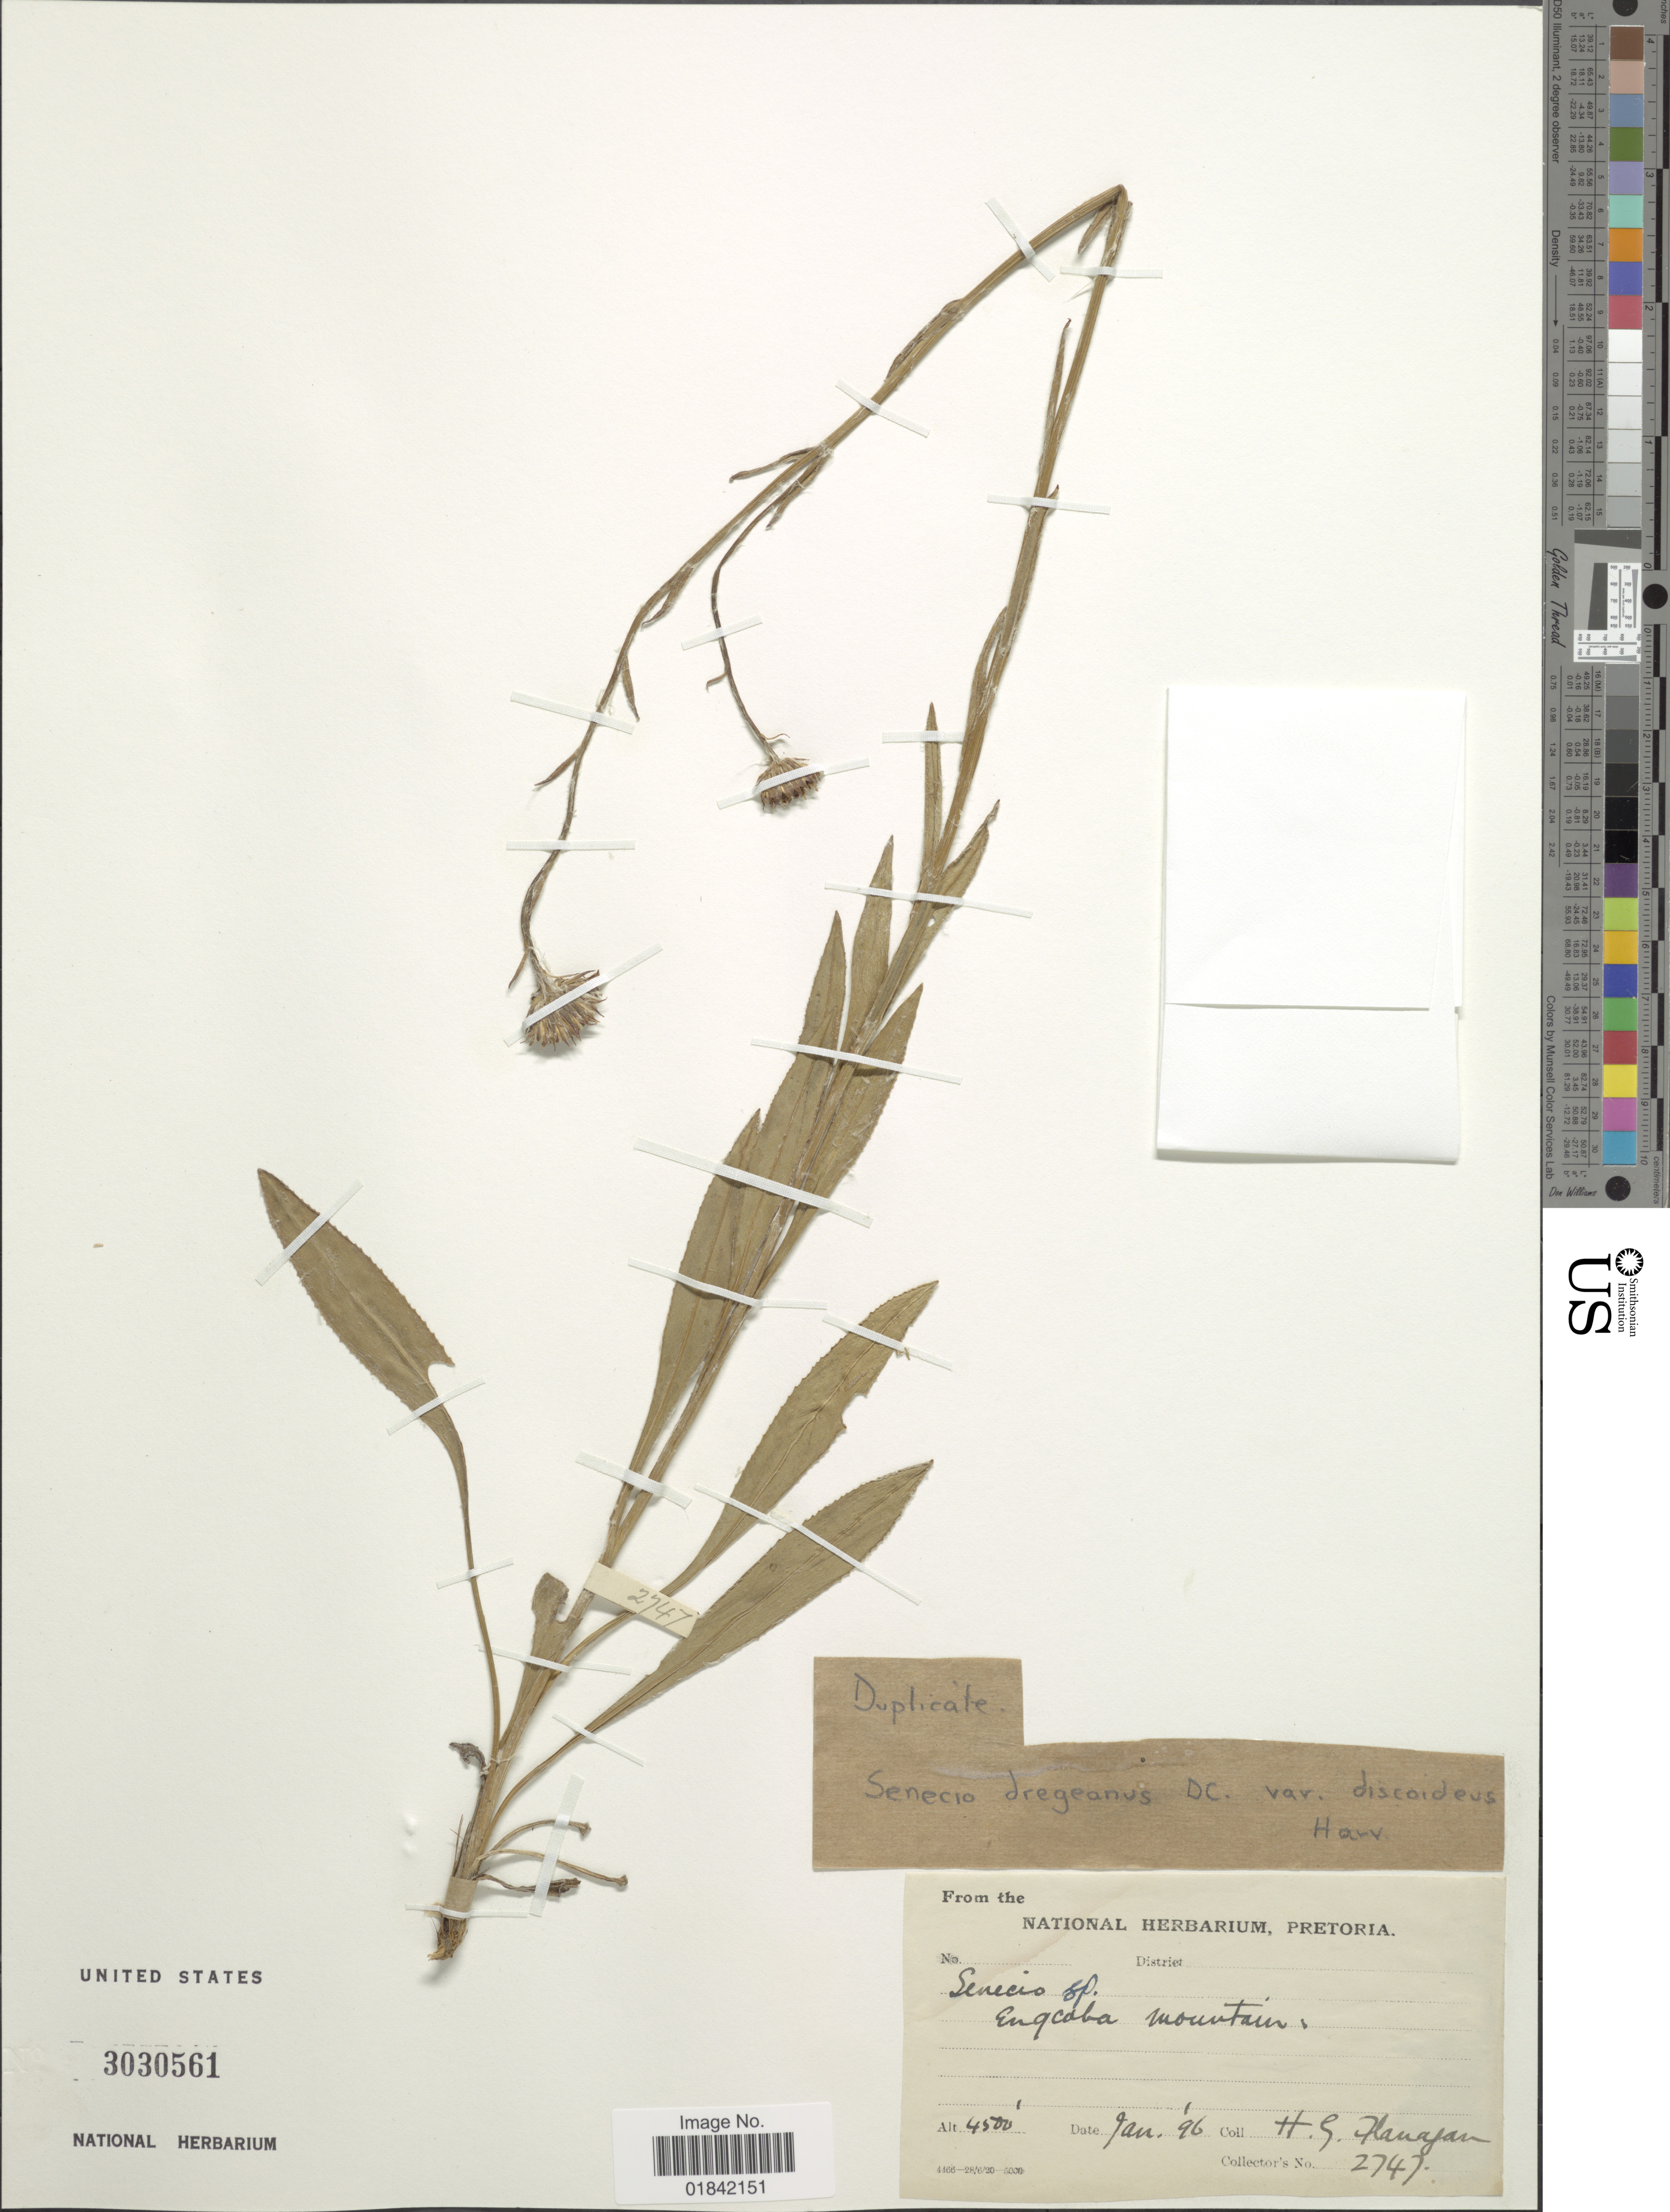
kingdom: Plantae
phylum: Tracheophyta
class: Magnoliopsida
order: Asterales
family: Asteraceae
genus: Senecio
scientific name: Senecio dregeanus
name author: DC.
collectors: H. Hanagan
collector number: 2747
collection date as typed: Transcribed d/m/y: /1/96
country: South Africa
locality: Engcobo mountain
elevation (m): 1372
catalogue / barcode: US 3030561